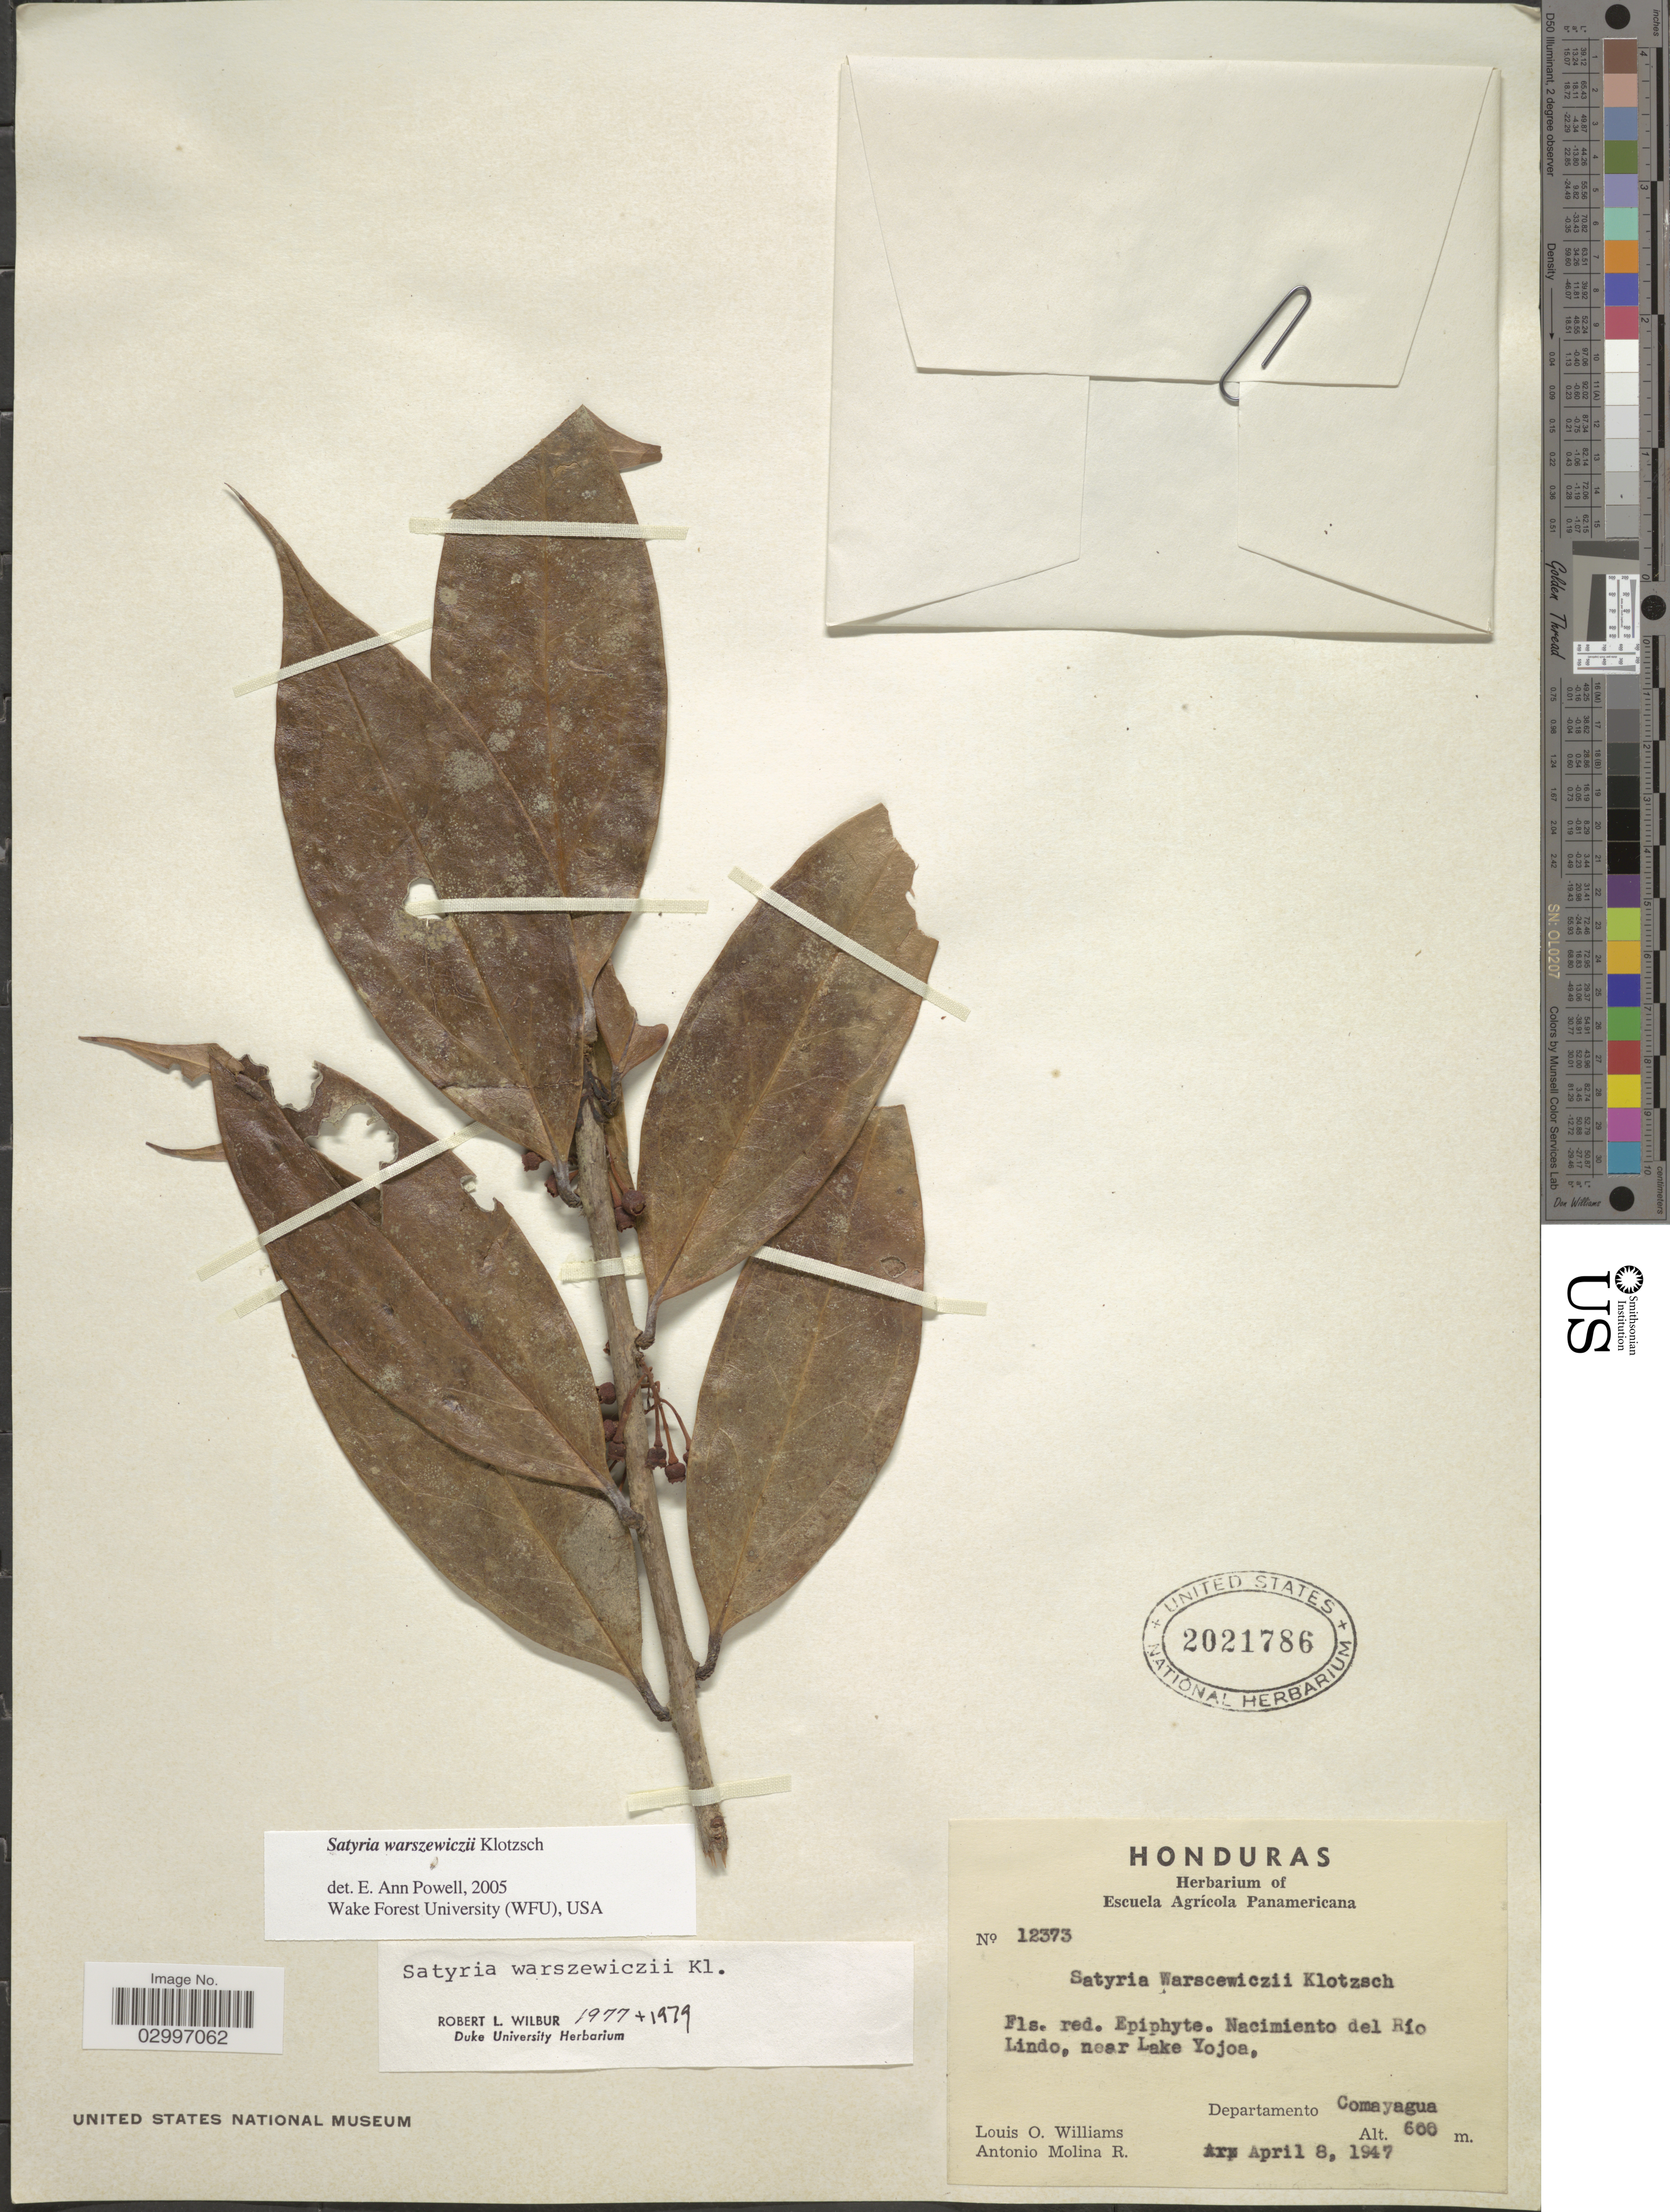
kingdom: Plantae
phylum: Tracheophyta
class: Magnoliopsida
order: Ericales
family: Ericaceae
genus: Satyria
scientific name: Satyria warszewiczii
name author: Klotzsch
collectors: L. O. Williams & A. Molina R.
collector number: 12373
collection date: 1947-04-08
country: Honduras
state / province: Comayagua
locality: Nacimiento del Río Lindo, near Lake Yojoa, Departamento Comayagua.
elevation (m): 600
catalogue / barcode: US 2021786